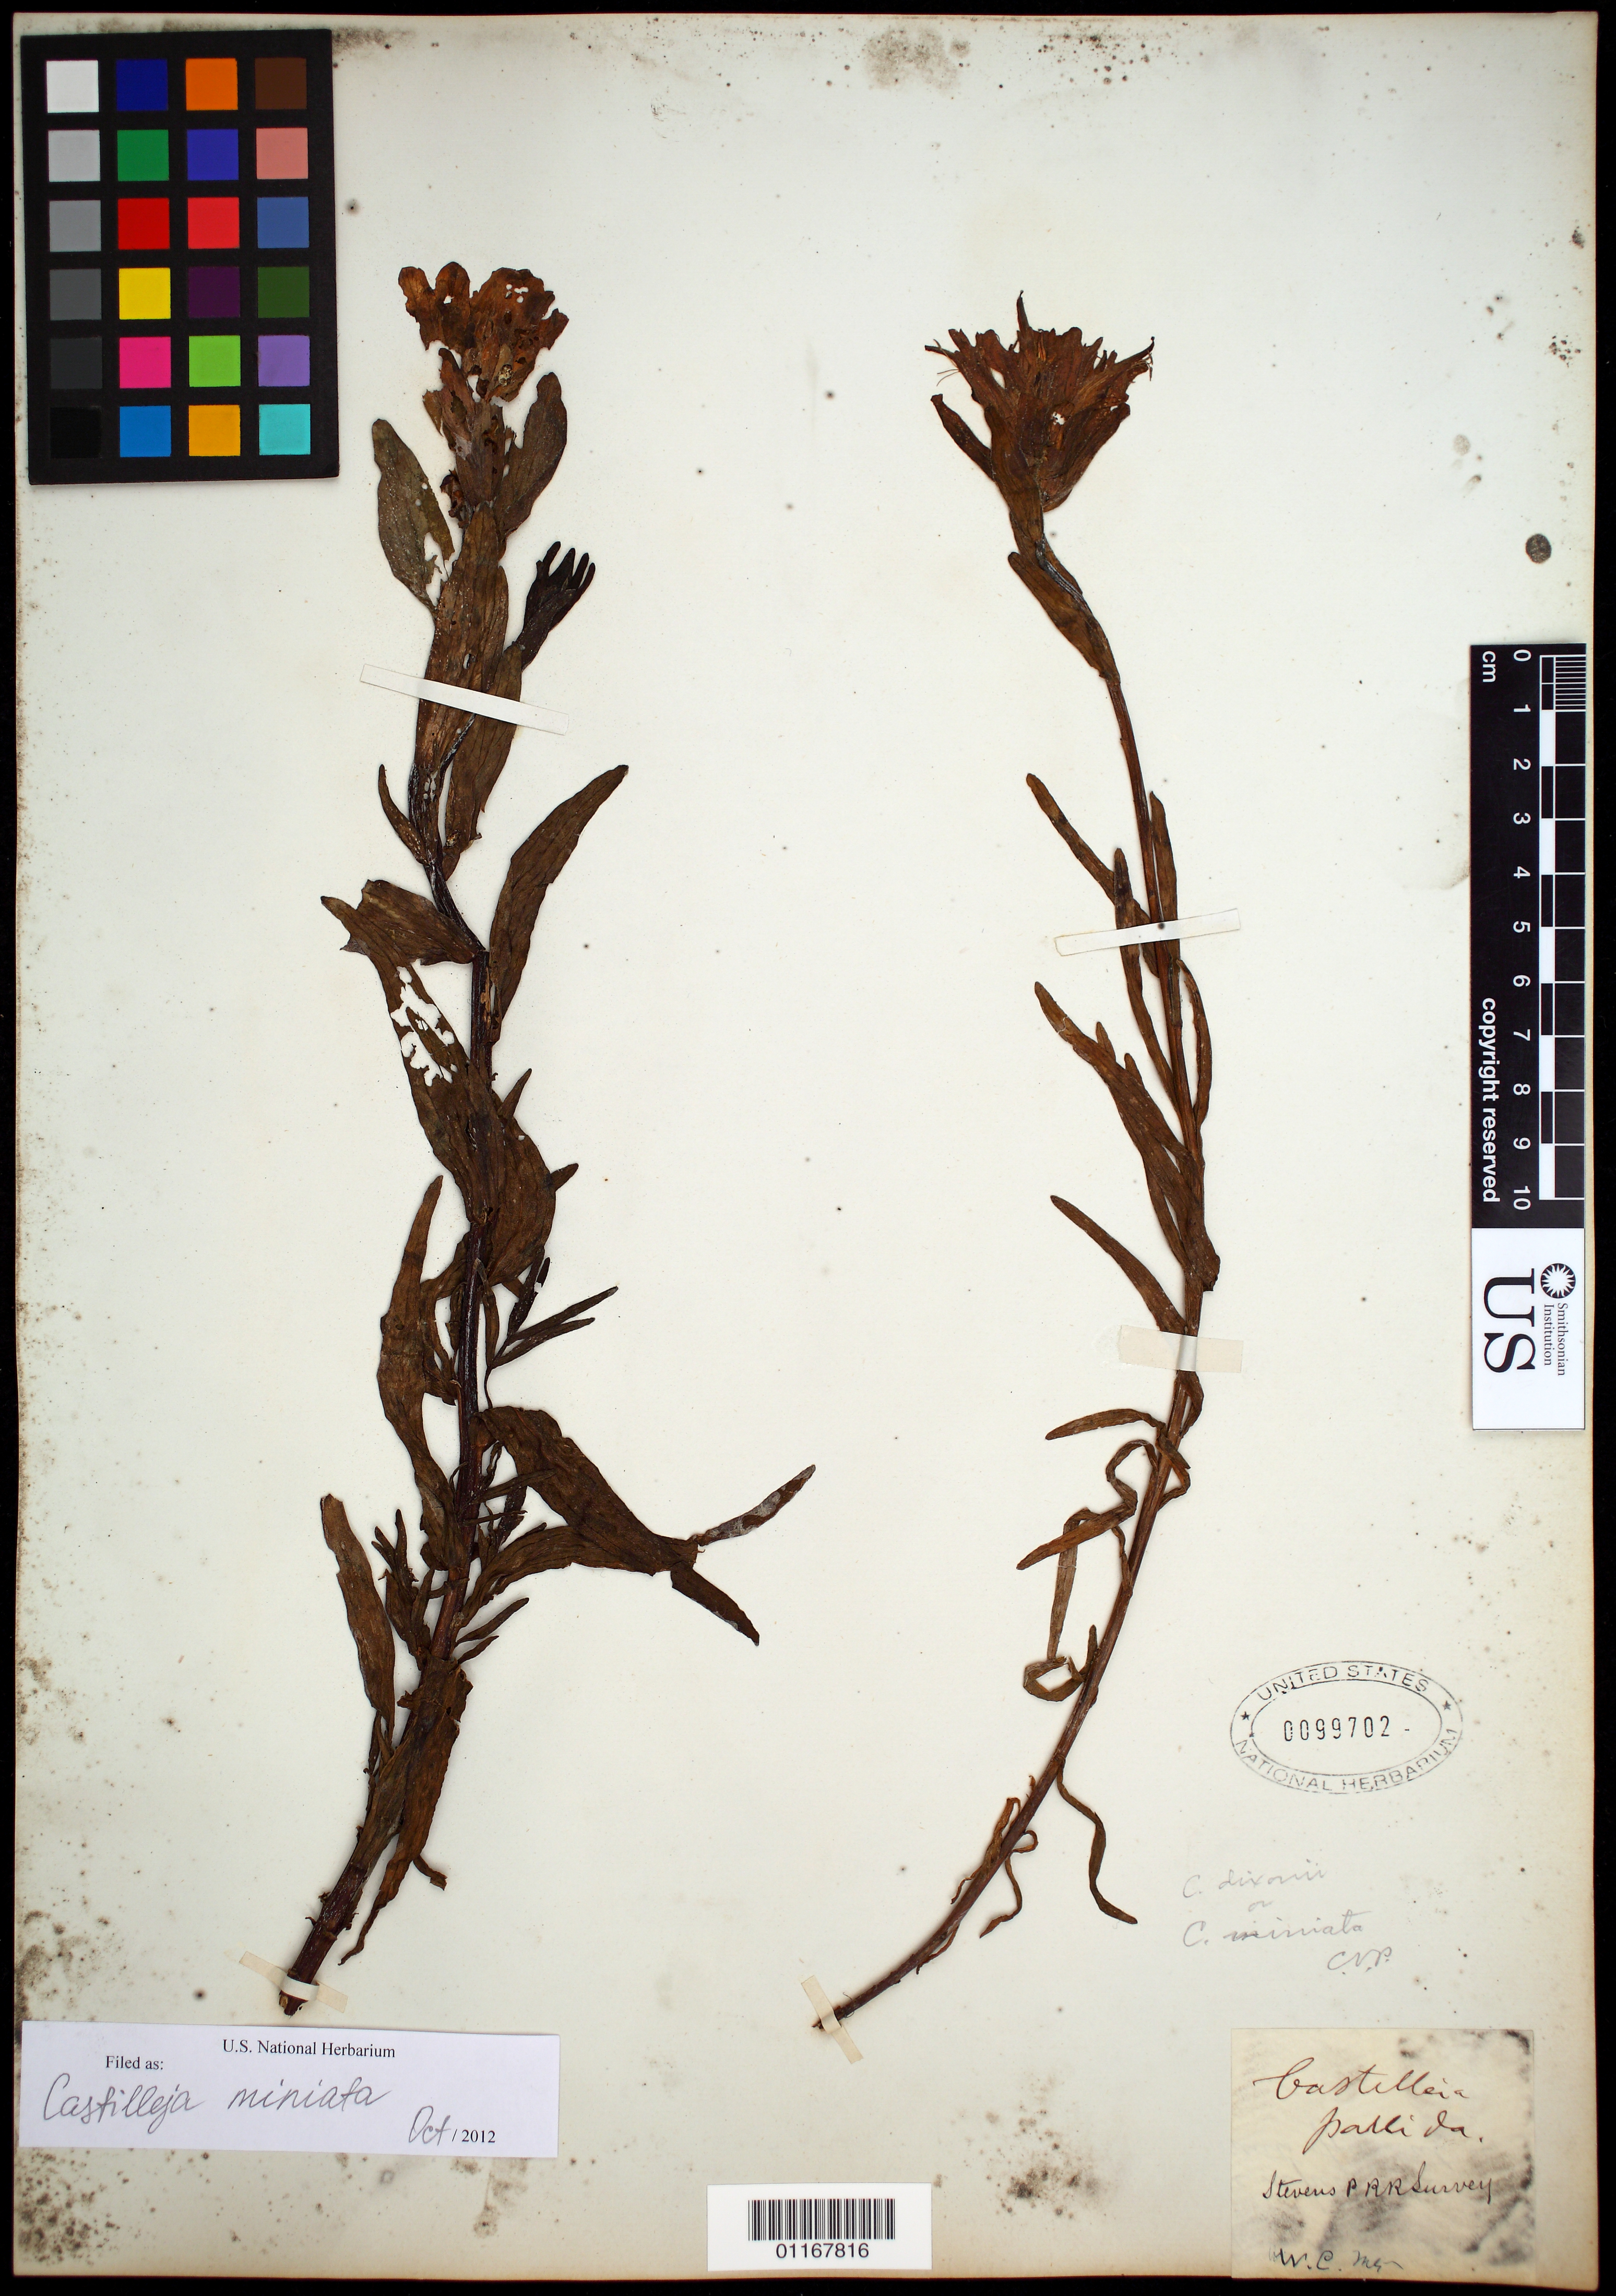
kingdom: Plantae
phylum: Tracheophyta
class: Magnoliopsida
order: Lamiales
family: Orobanchaceae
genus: Castilleja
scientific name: Castilleja miniata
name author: Douglas ex Hook.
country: United States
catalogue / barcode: US 99702